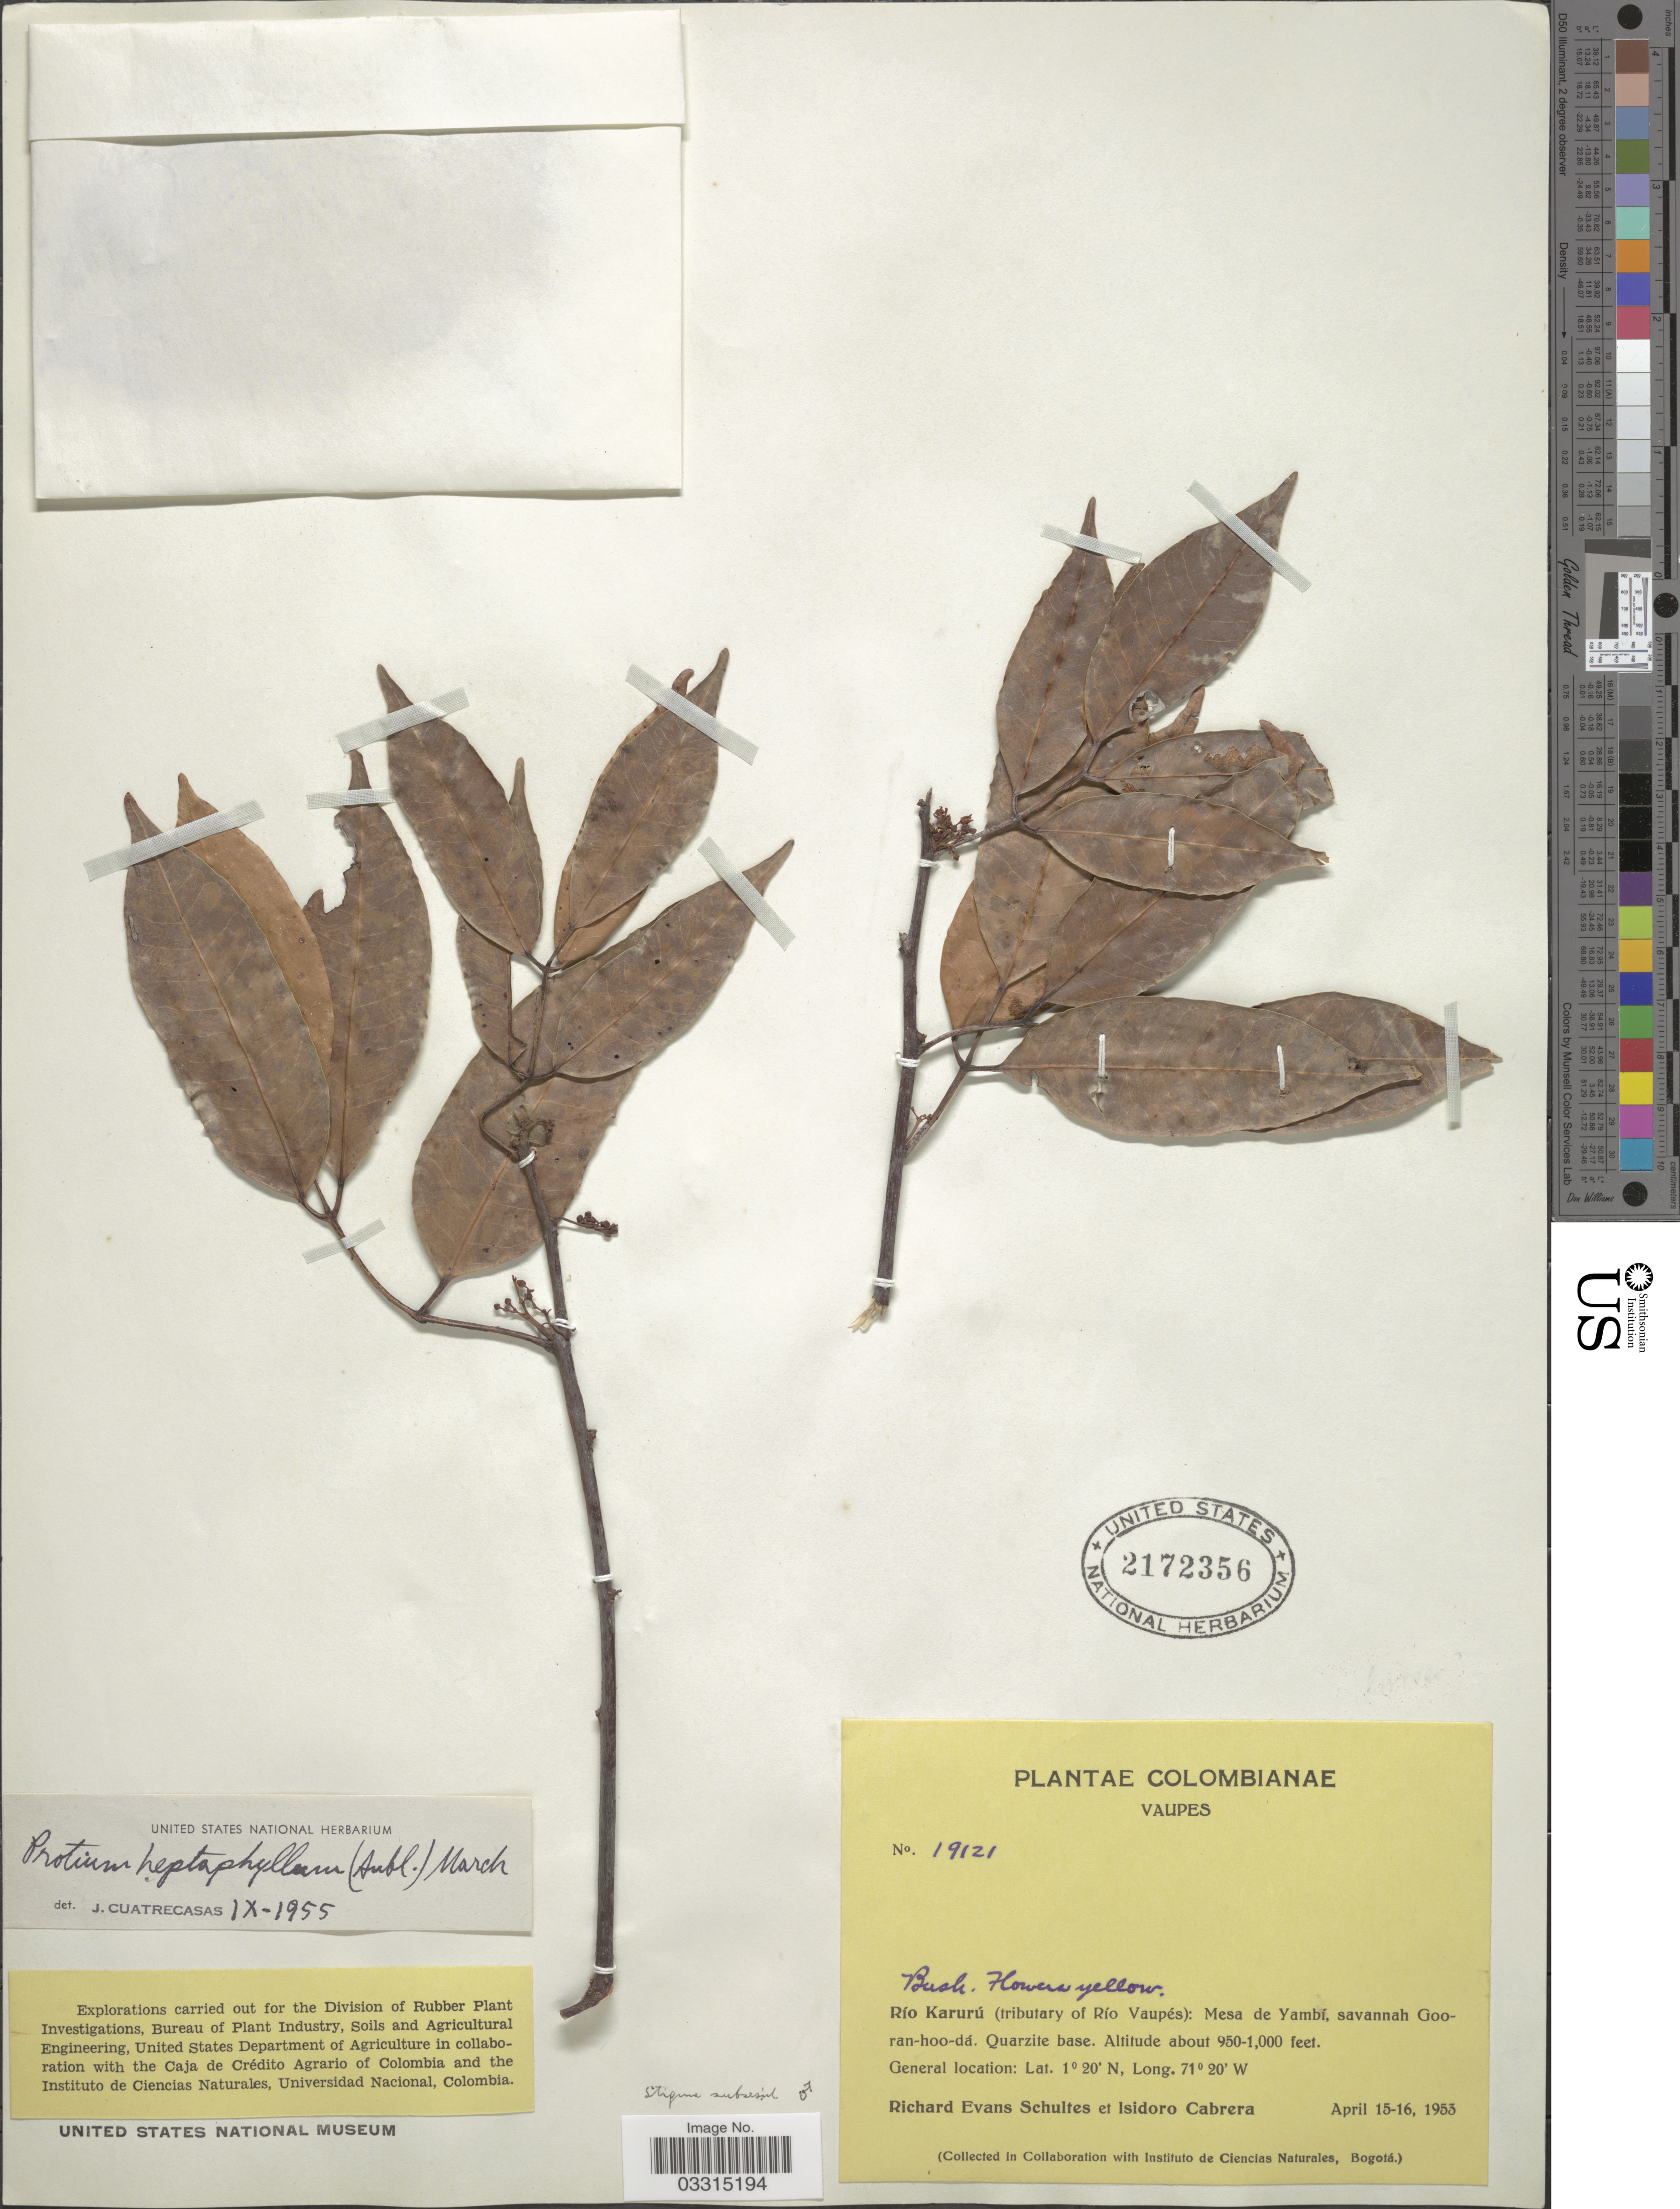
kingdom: Plantae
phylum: Tracheophyta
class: Magnoliopsida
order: Sapindales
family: Burseraceae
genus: Protium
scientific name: Protium heptaphyllum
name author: (Aubl.) Marchand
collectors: R. E. Schultes & I. Cabrera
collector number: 19121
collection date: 1953-04-15/1953-04-16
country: Colombia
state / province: Vaupés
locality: Río Karurú (tributary of Río Vaupés): Mesa de Yambí, savannah Gooran-hoo-dá.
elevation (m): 290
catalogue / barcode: US 2172356